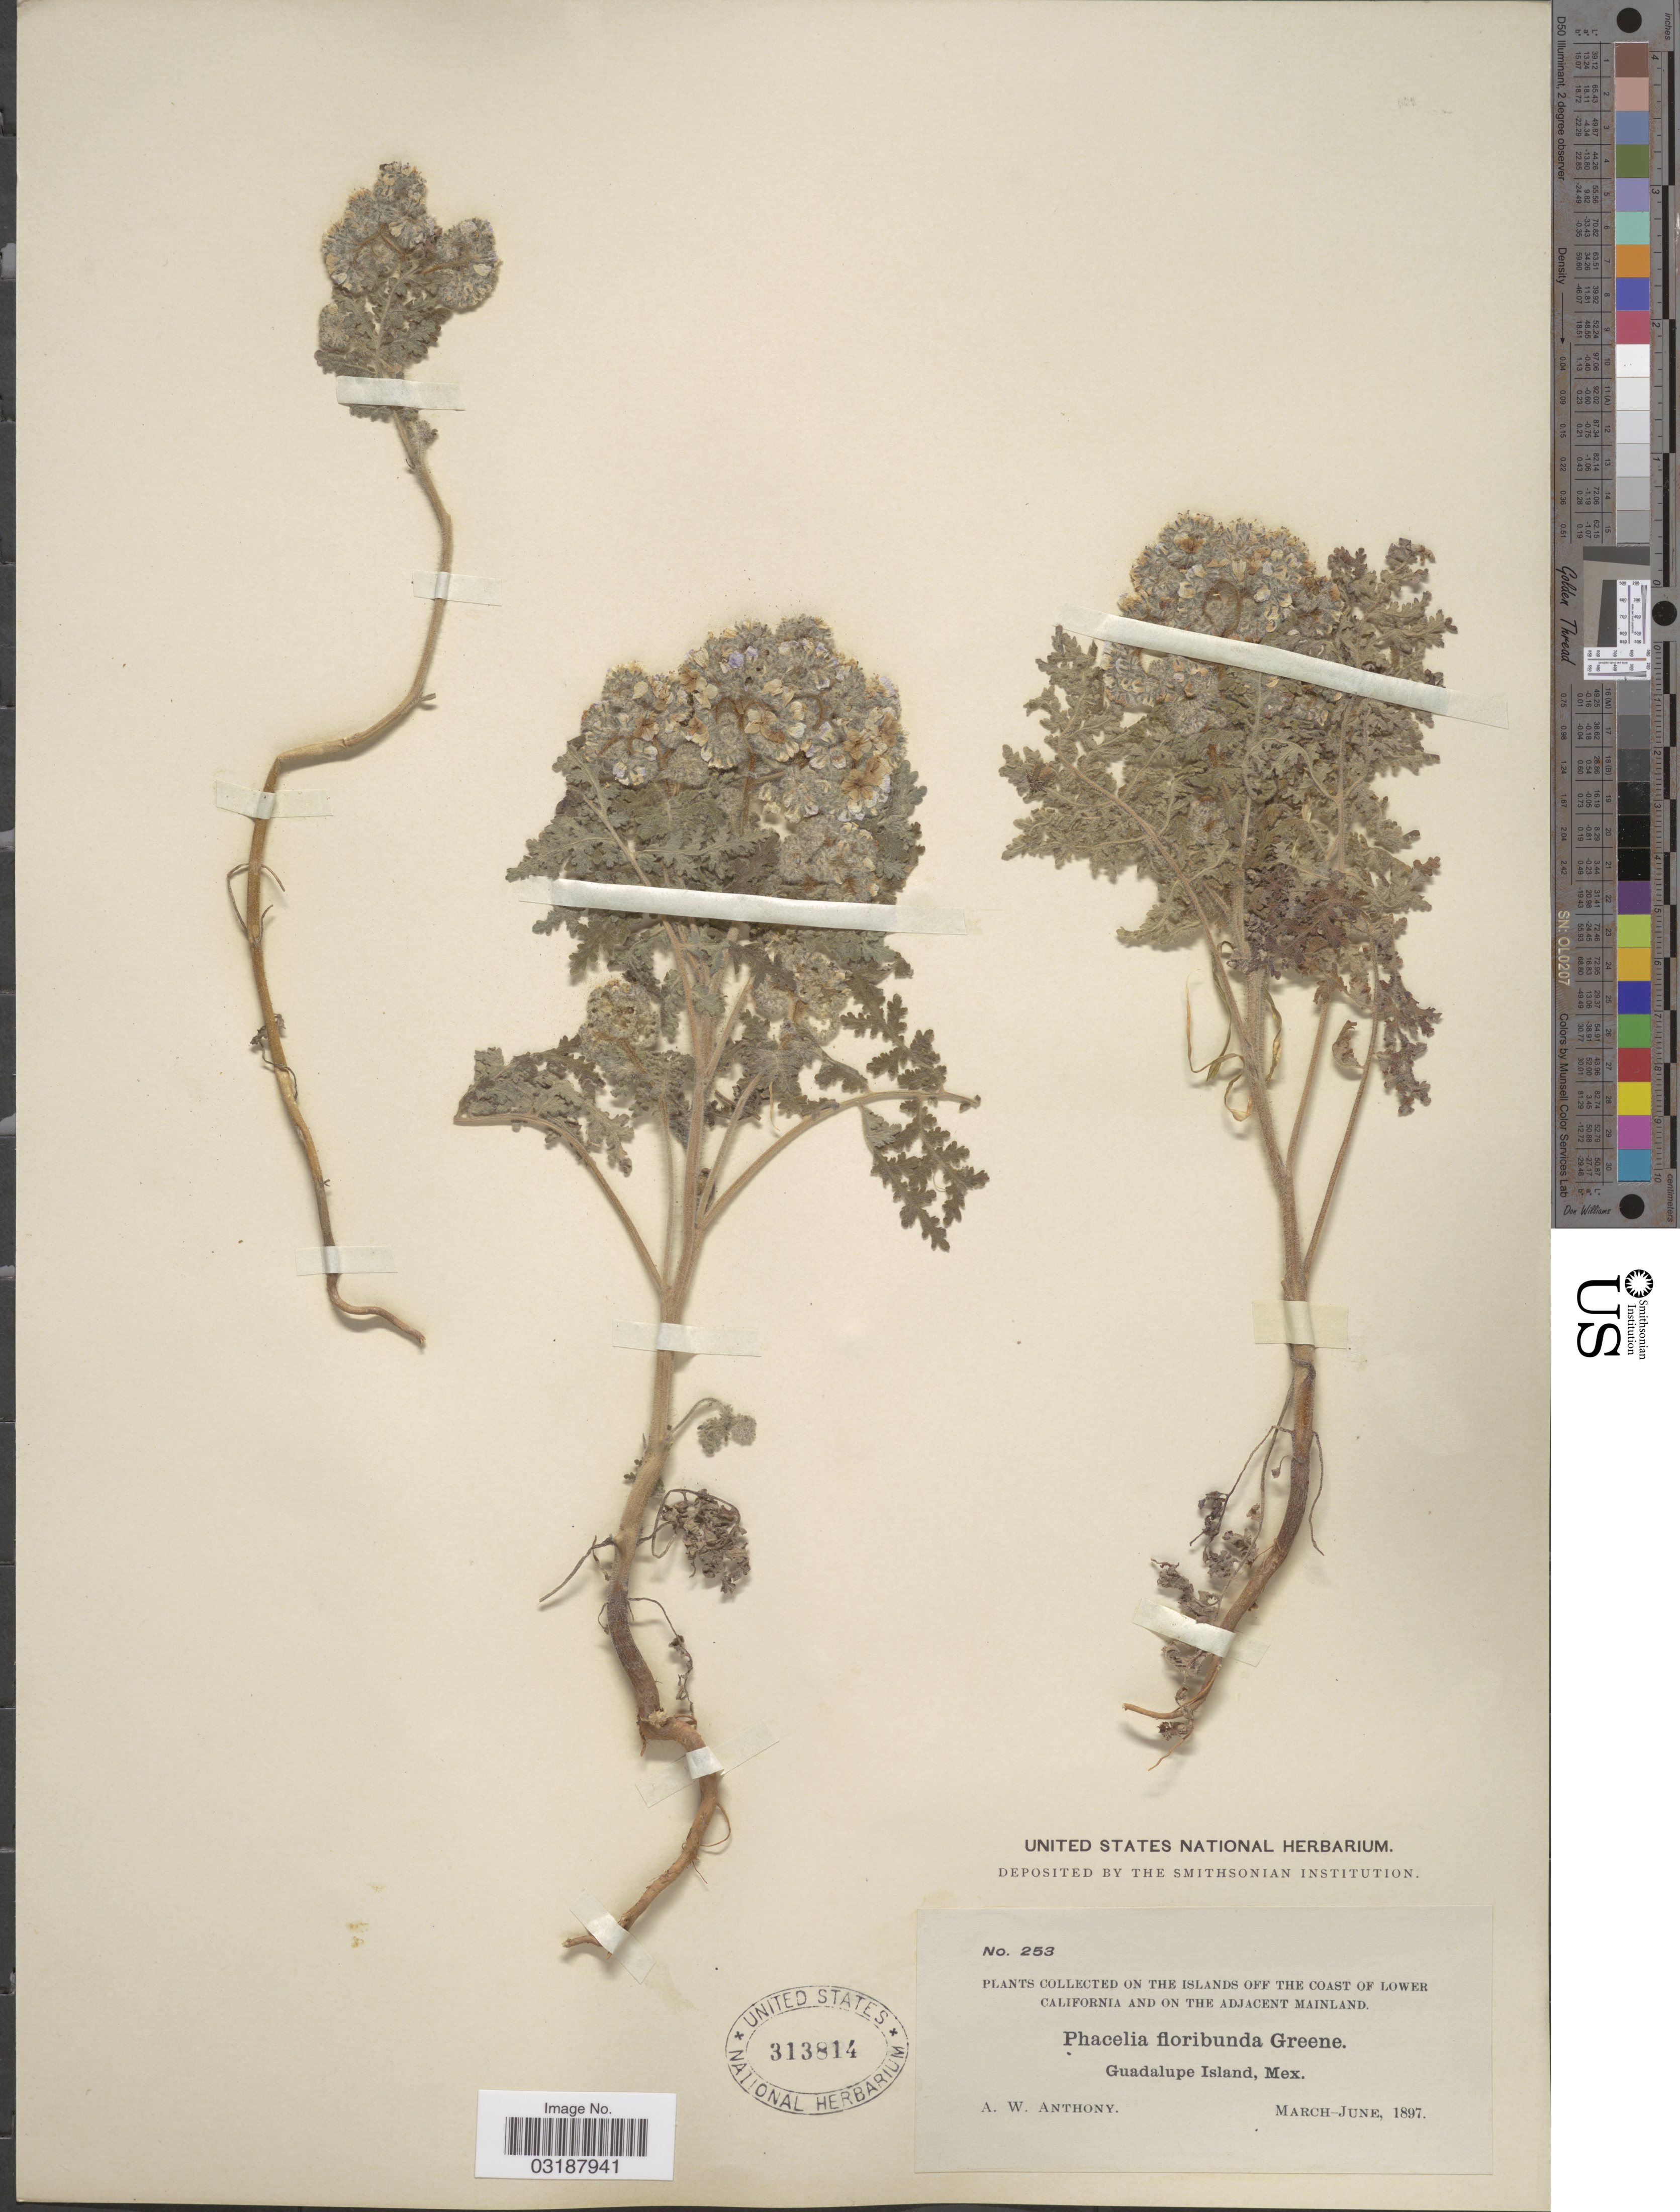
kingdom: Plantae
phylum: Tracheophyta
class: Magnoliopsida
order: Boraginales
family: Hydrophyllaceae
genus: Phacelia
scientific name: Phacelia floribunda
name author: Greene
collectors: A. W. Anthony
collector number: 253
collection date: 1897-03/1897-06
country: Mexico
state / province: Baja California Norte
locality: On the Islands off the Coast of Lower California and on the adjacent Mainland. Guadalupe Island, Mex.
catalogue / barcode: US 313814